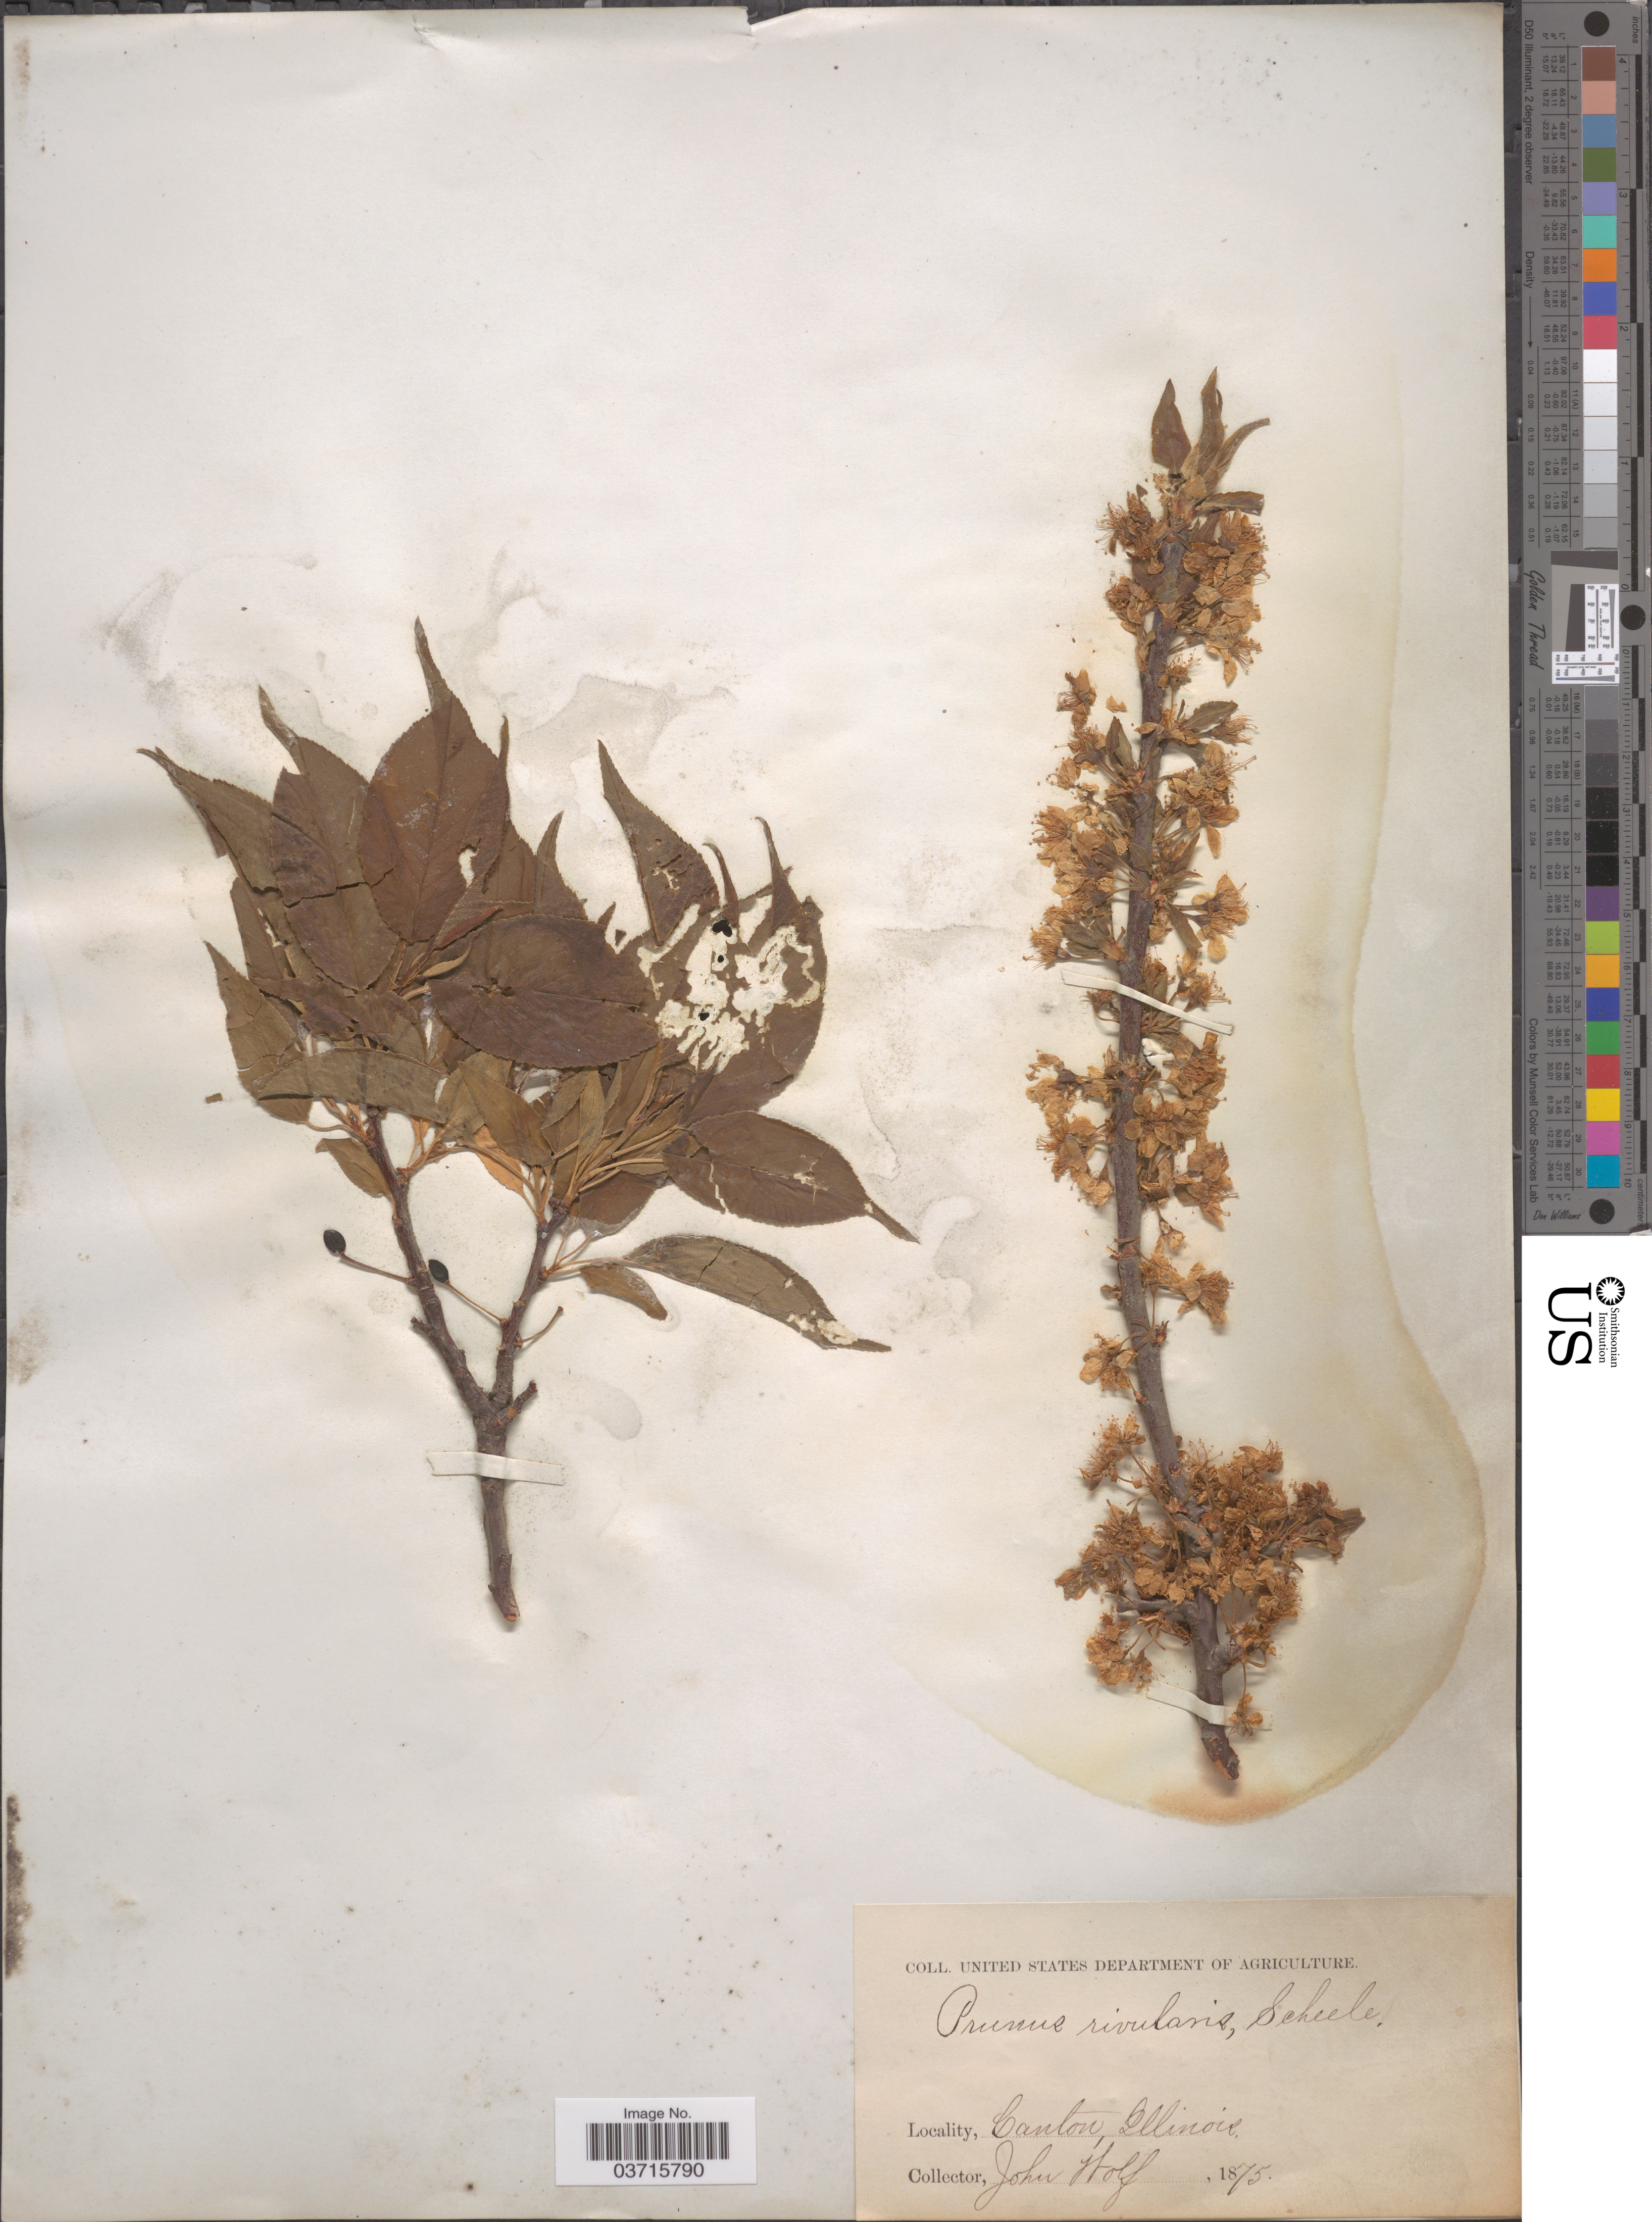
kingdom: Plantae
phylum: Tracheophyta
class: Magnoliopsida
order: Rosales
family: Rosaceae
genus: Prunus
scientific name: Prunus hortulana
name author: L.H. Bailey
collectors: J. Wolf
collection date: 1875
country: United States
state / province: Illinois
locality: Canton.